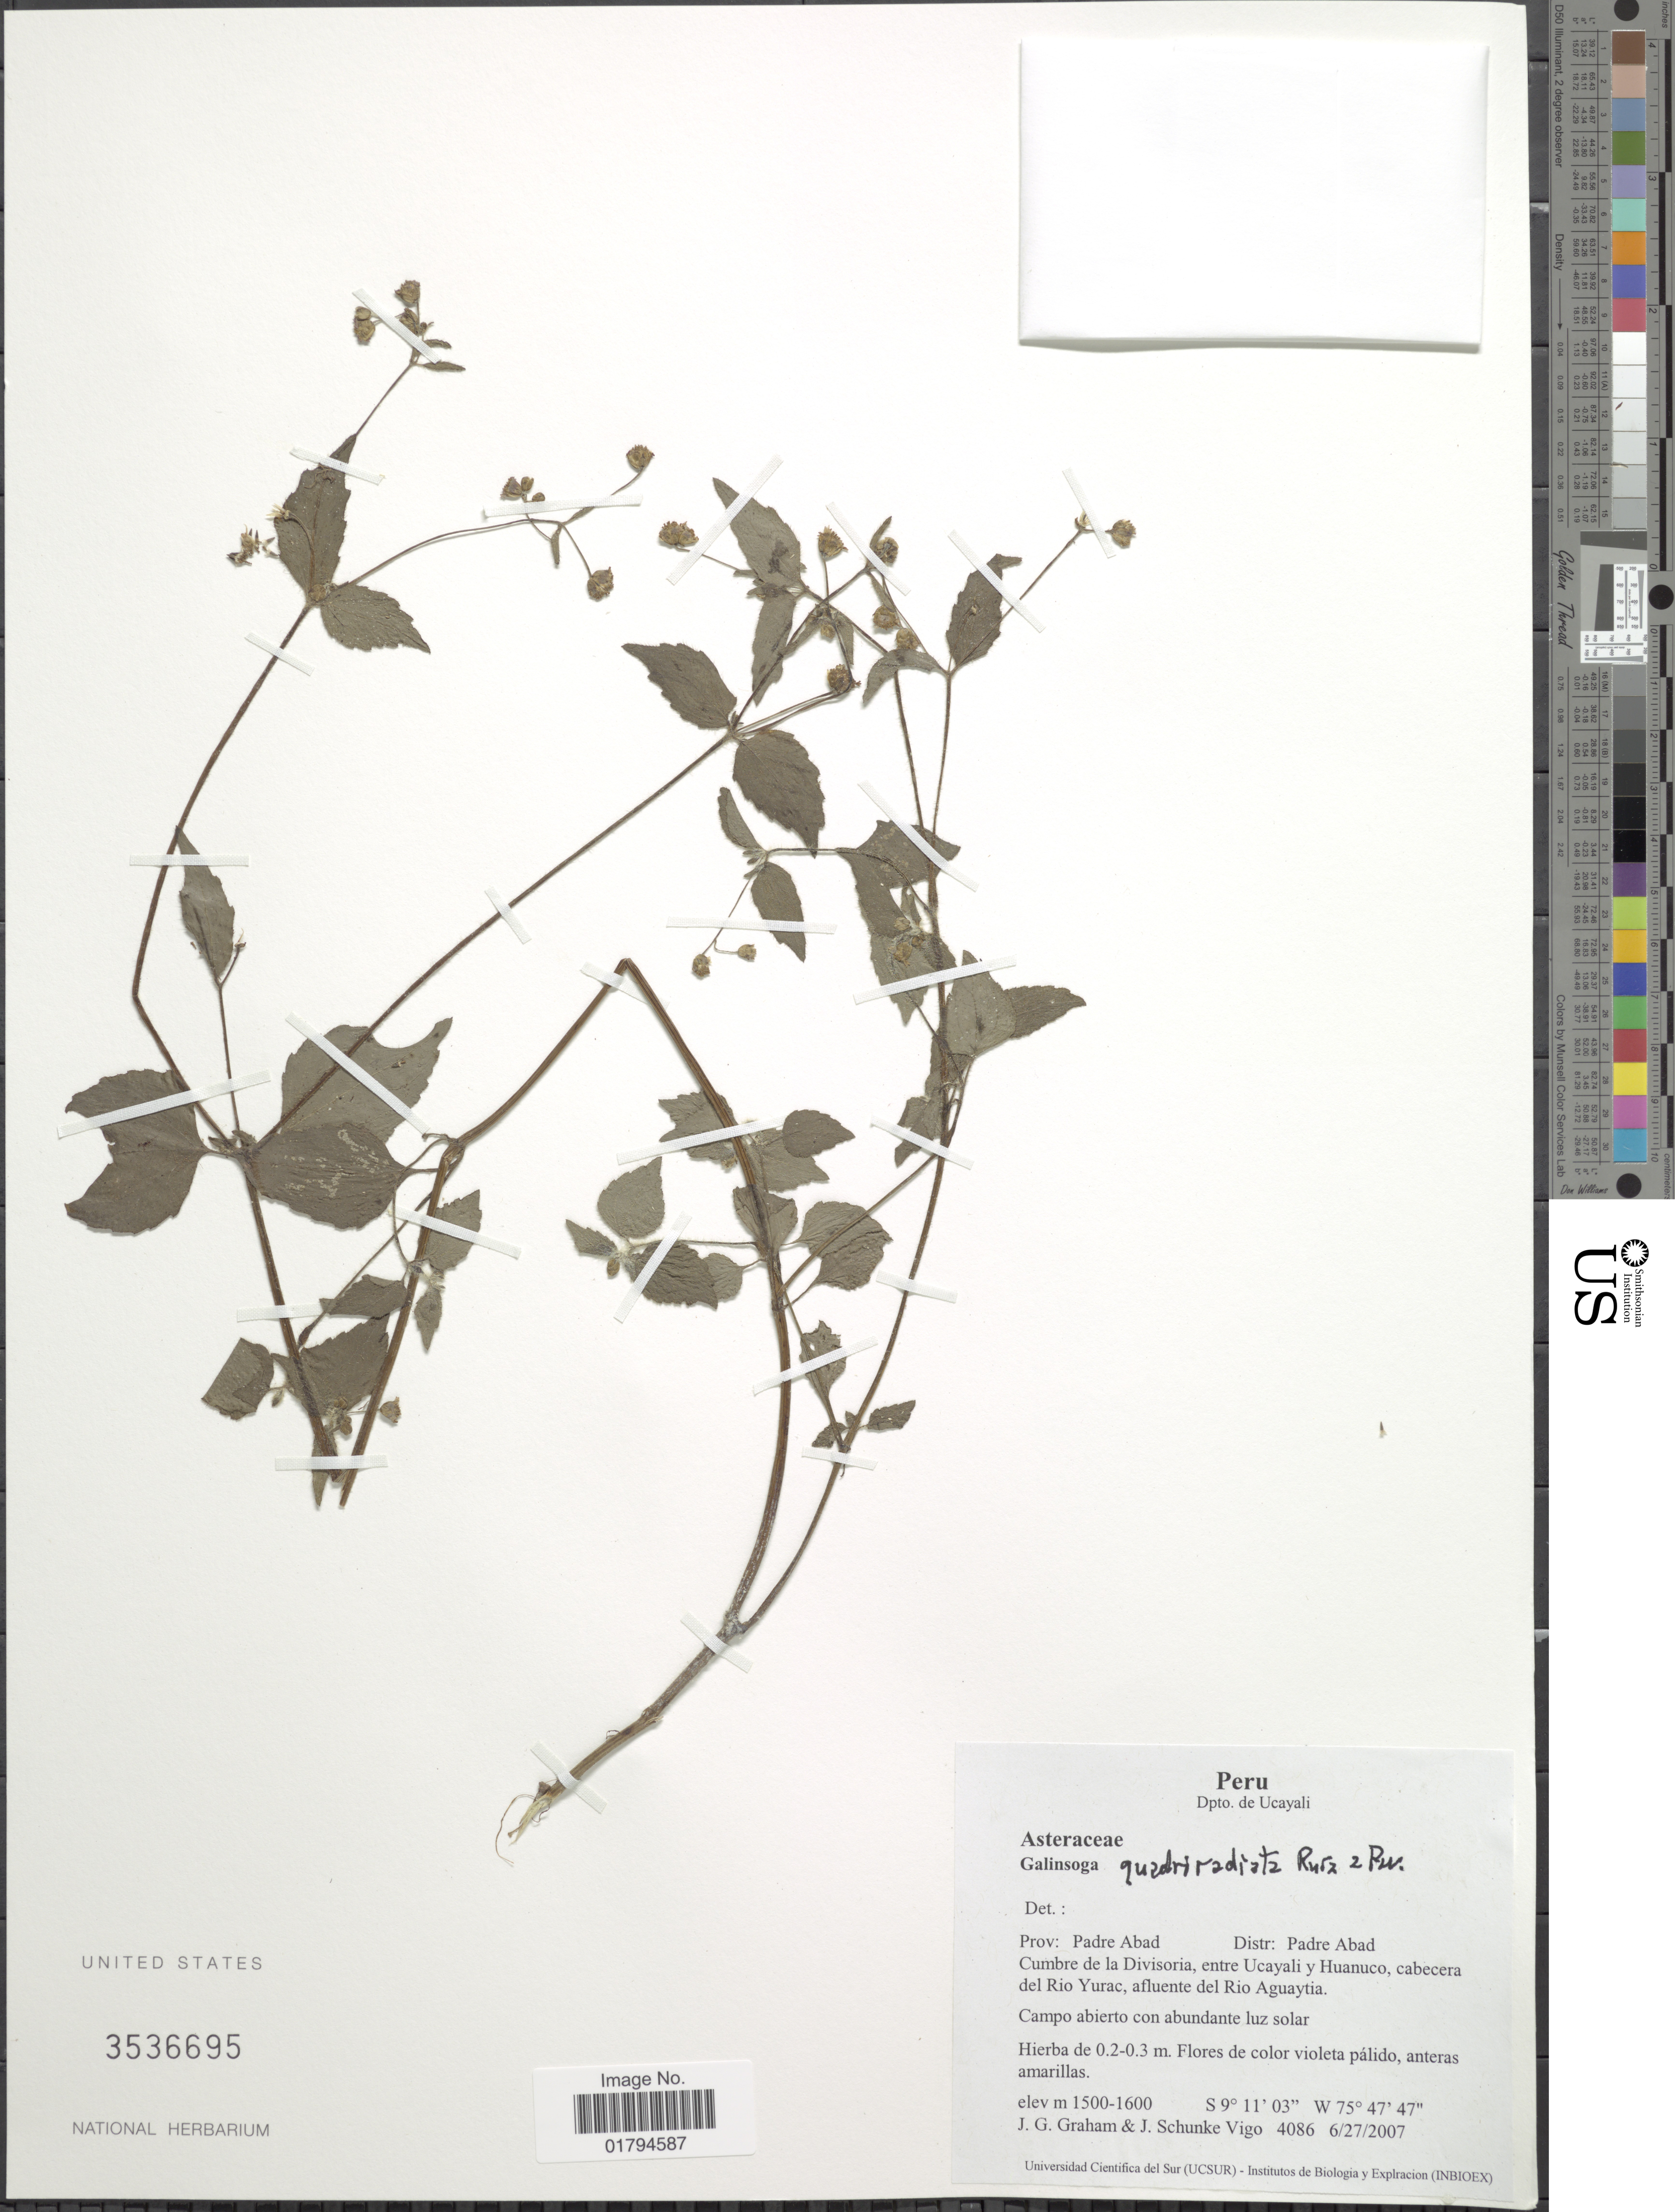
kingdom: Plantae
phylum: Tracheophyta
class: Magnoliopsida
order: Asterales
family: Asteraceae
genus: Galinsoga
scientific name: Galinsoga quadriradiata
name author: Ruiz & Pav.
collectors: J. Graham & J. Schunke Vigo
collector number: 4086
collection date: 2007-06-27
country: Peru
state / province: Ucayali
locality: Prov. Padre Abad. Distr. Padre Abad. Cumbre de la Divisoria, entre Ucayali y Huanuco, cabecera del Rio Yurac, afluente del Rio Aguaytia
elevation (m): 1500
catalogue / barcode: US 3536695